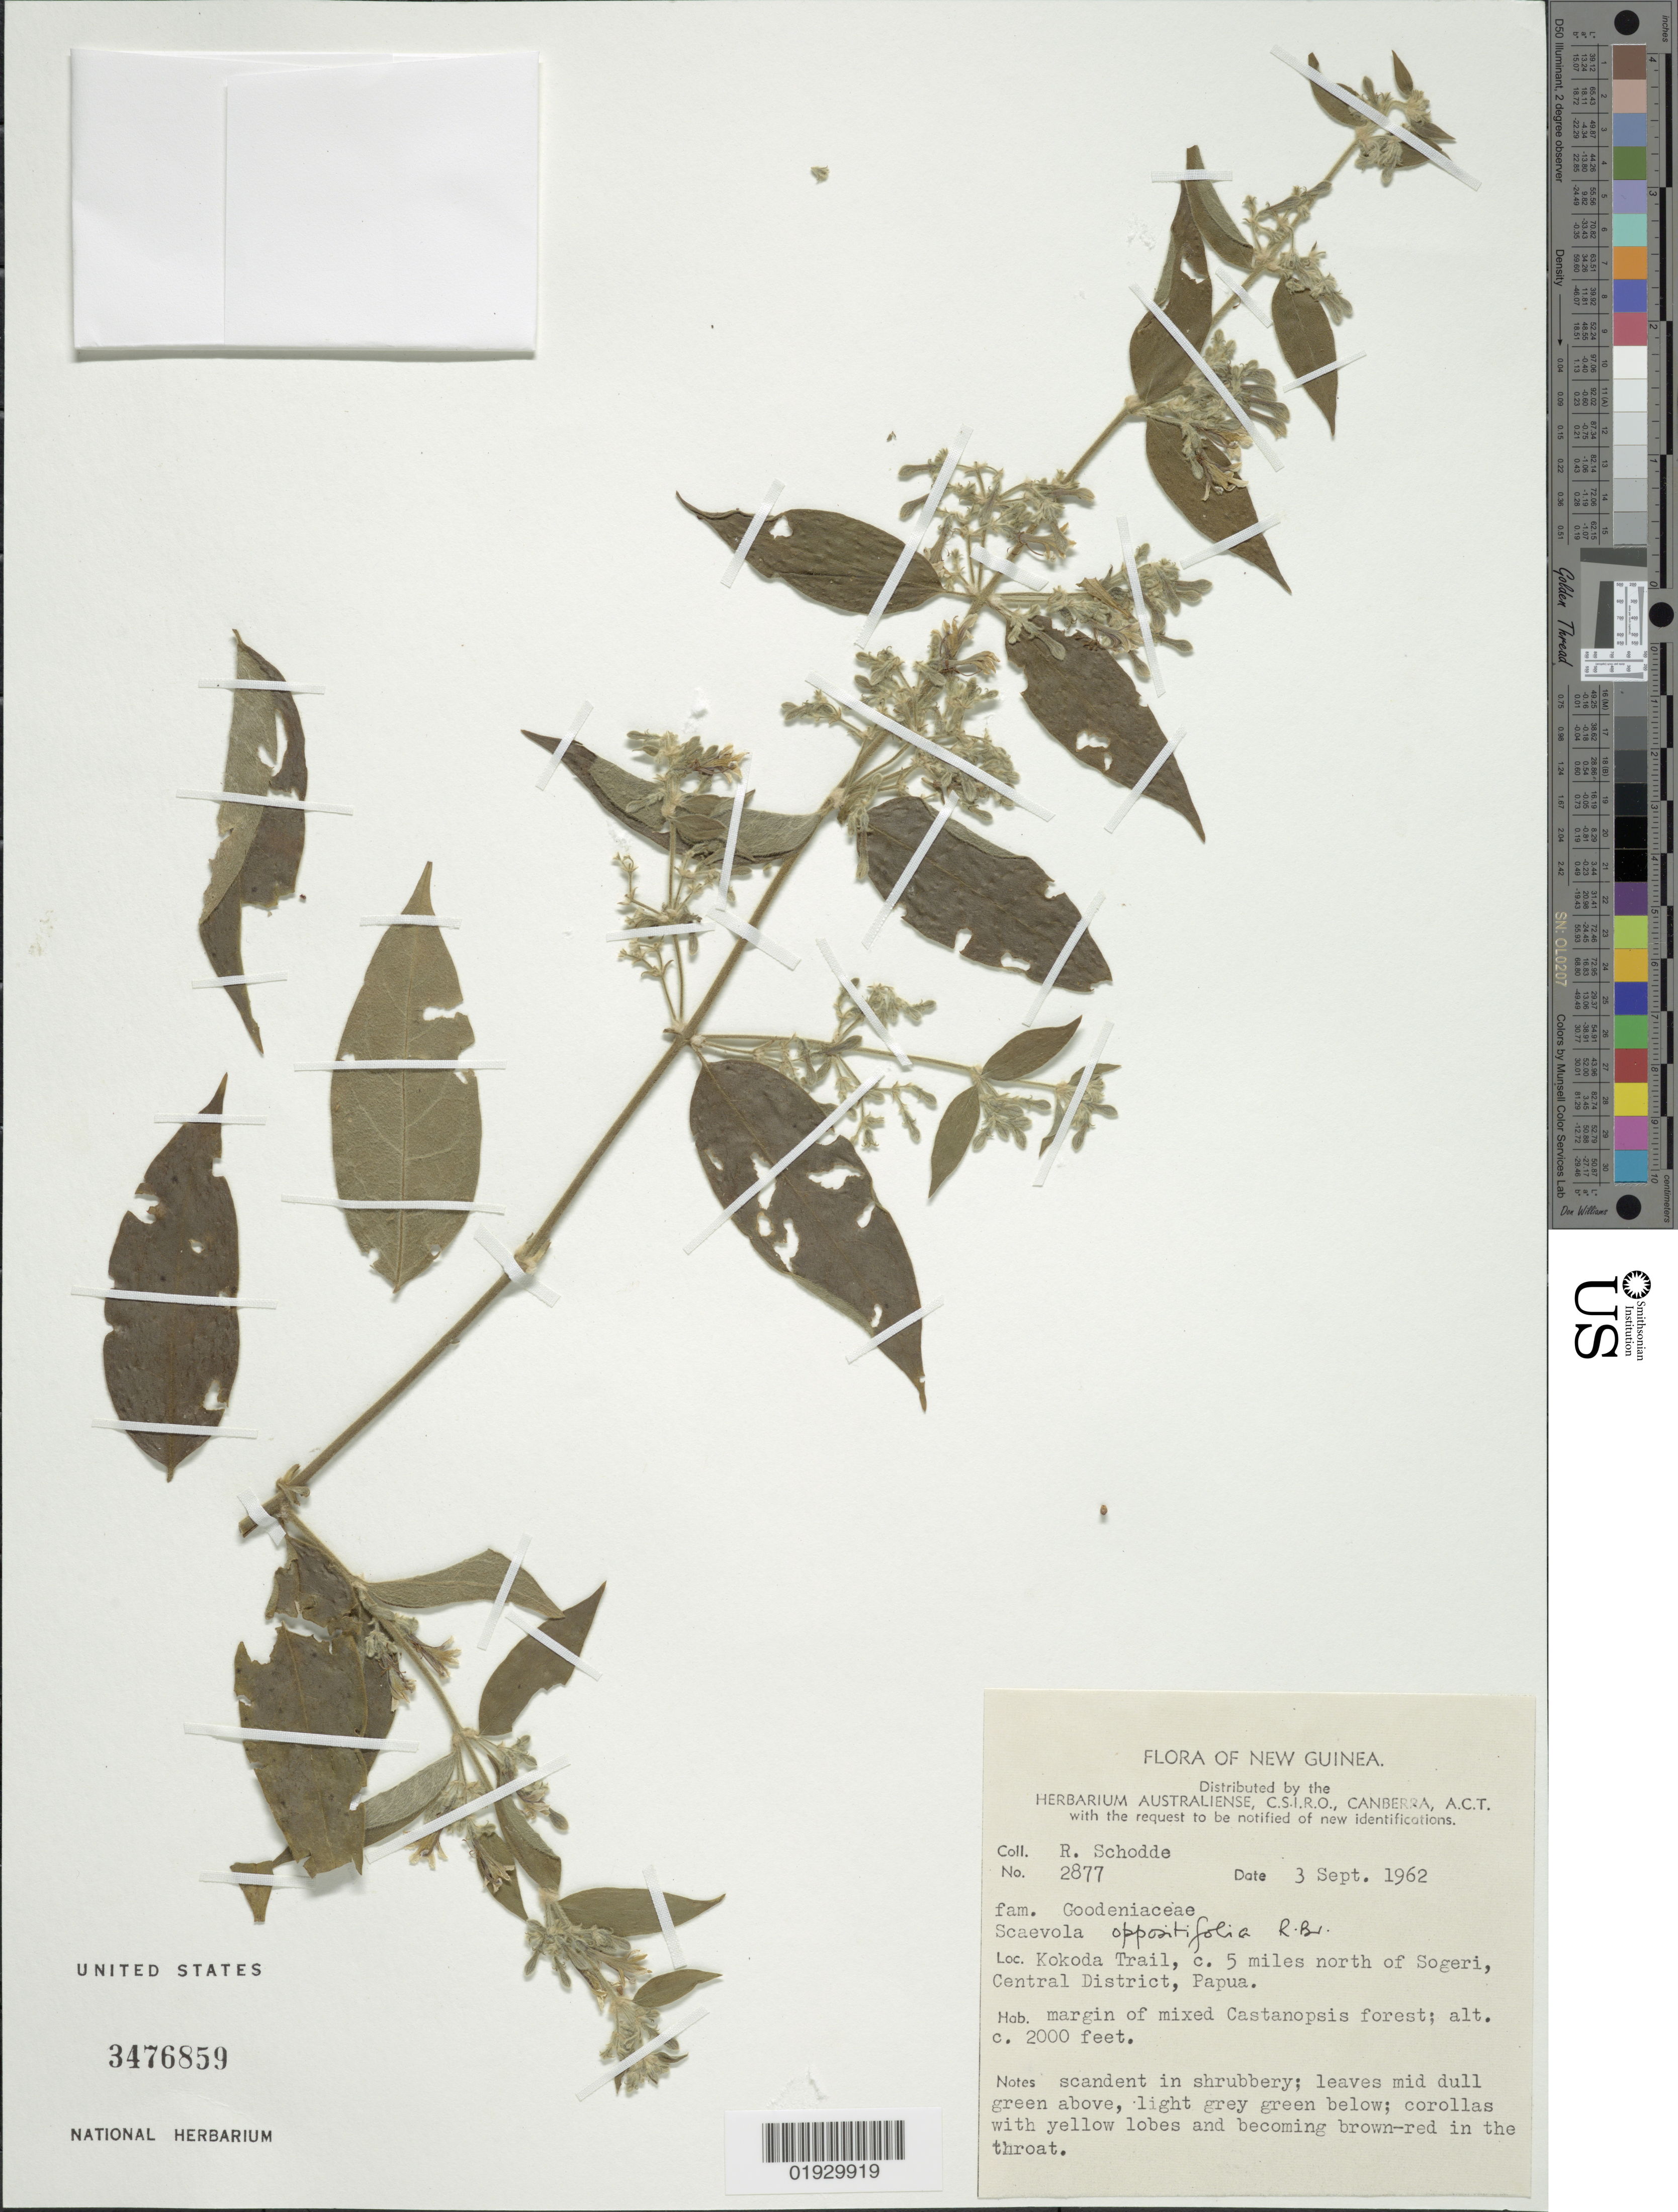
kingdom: Plantae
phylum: Tracheophyta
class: Magnoliopsida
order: Asterales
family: Goodeniaceae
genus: Scaevola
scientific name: Scaevola oppositifolia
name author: Roxb.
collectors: R. Schodde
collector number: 2877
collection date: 1962-09-03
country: Papua New Guinea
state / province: Central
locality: Kokoda Trail, c. 5 miles north of Sogeri, Central District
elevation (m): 610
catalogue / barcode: US 3476859